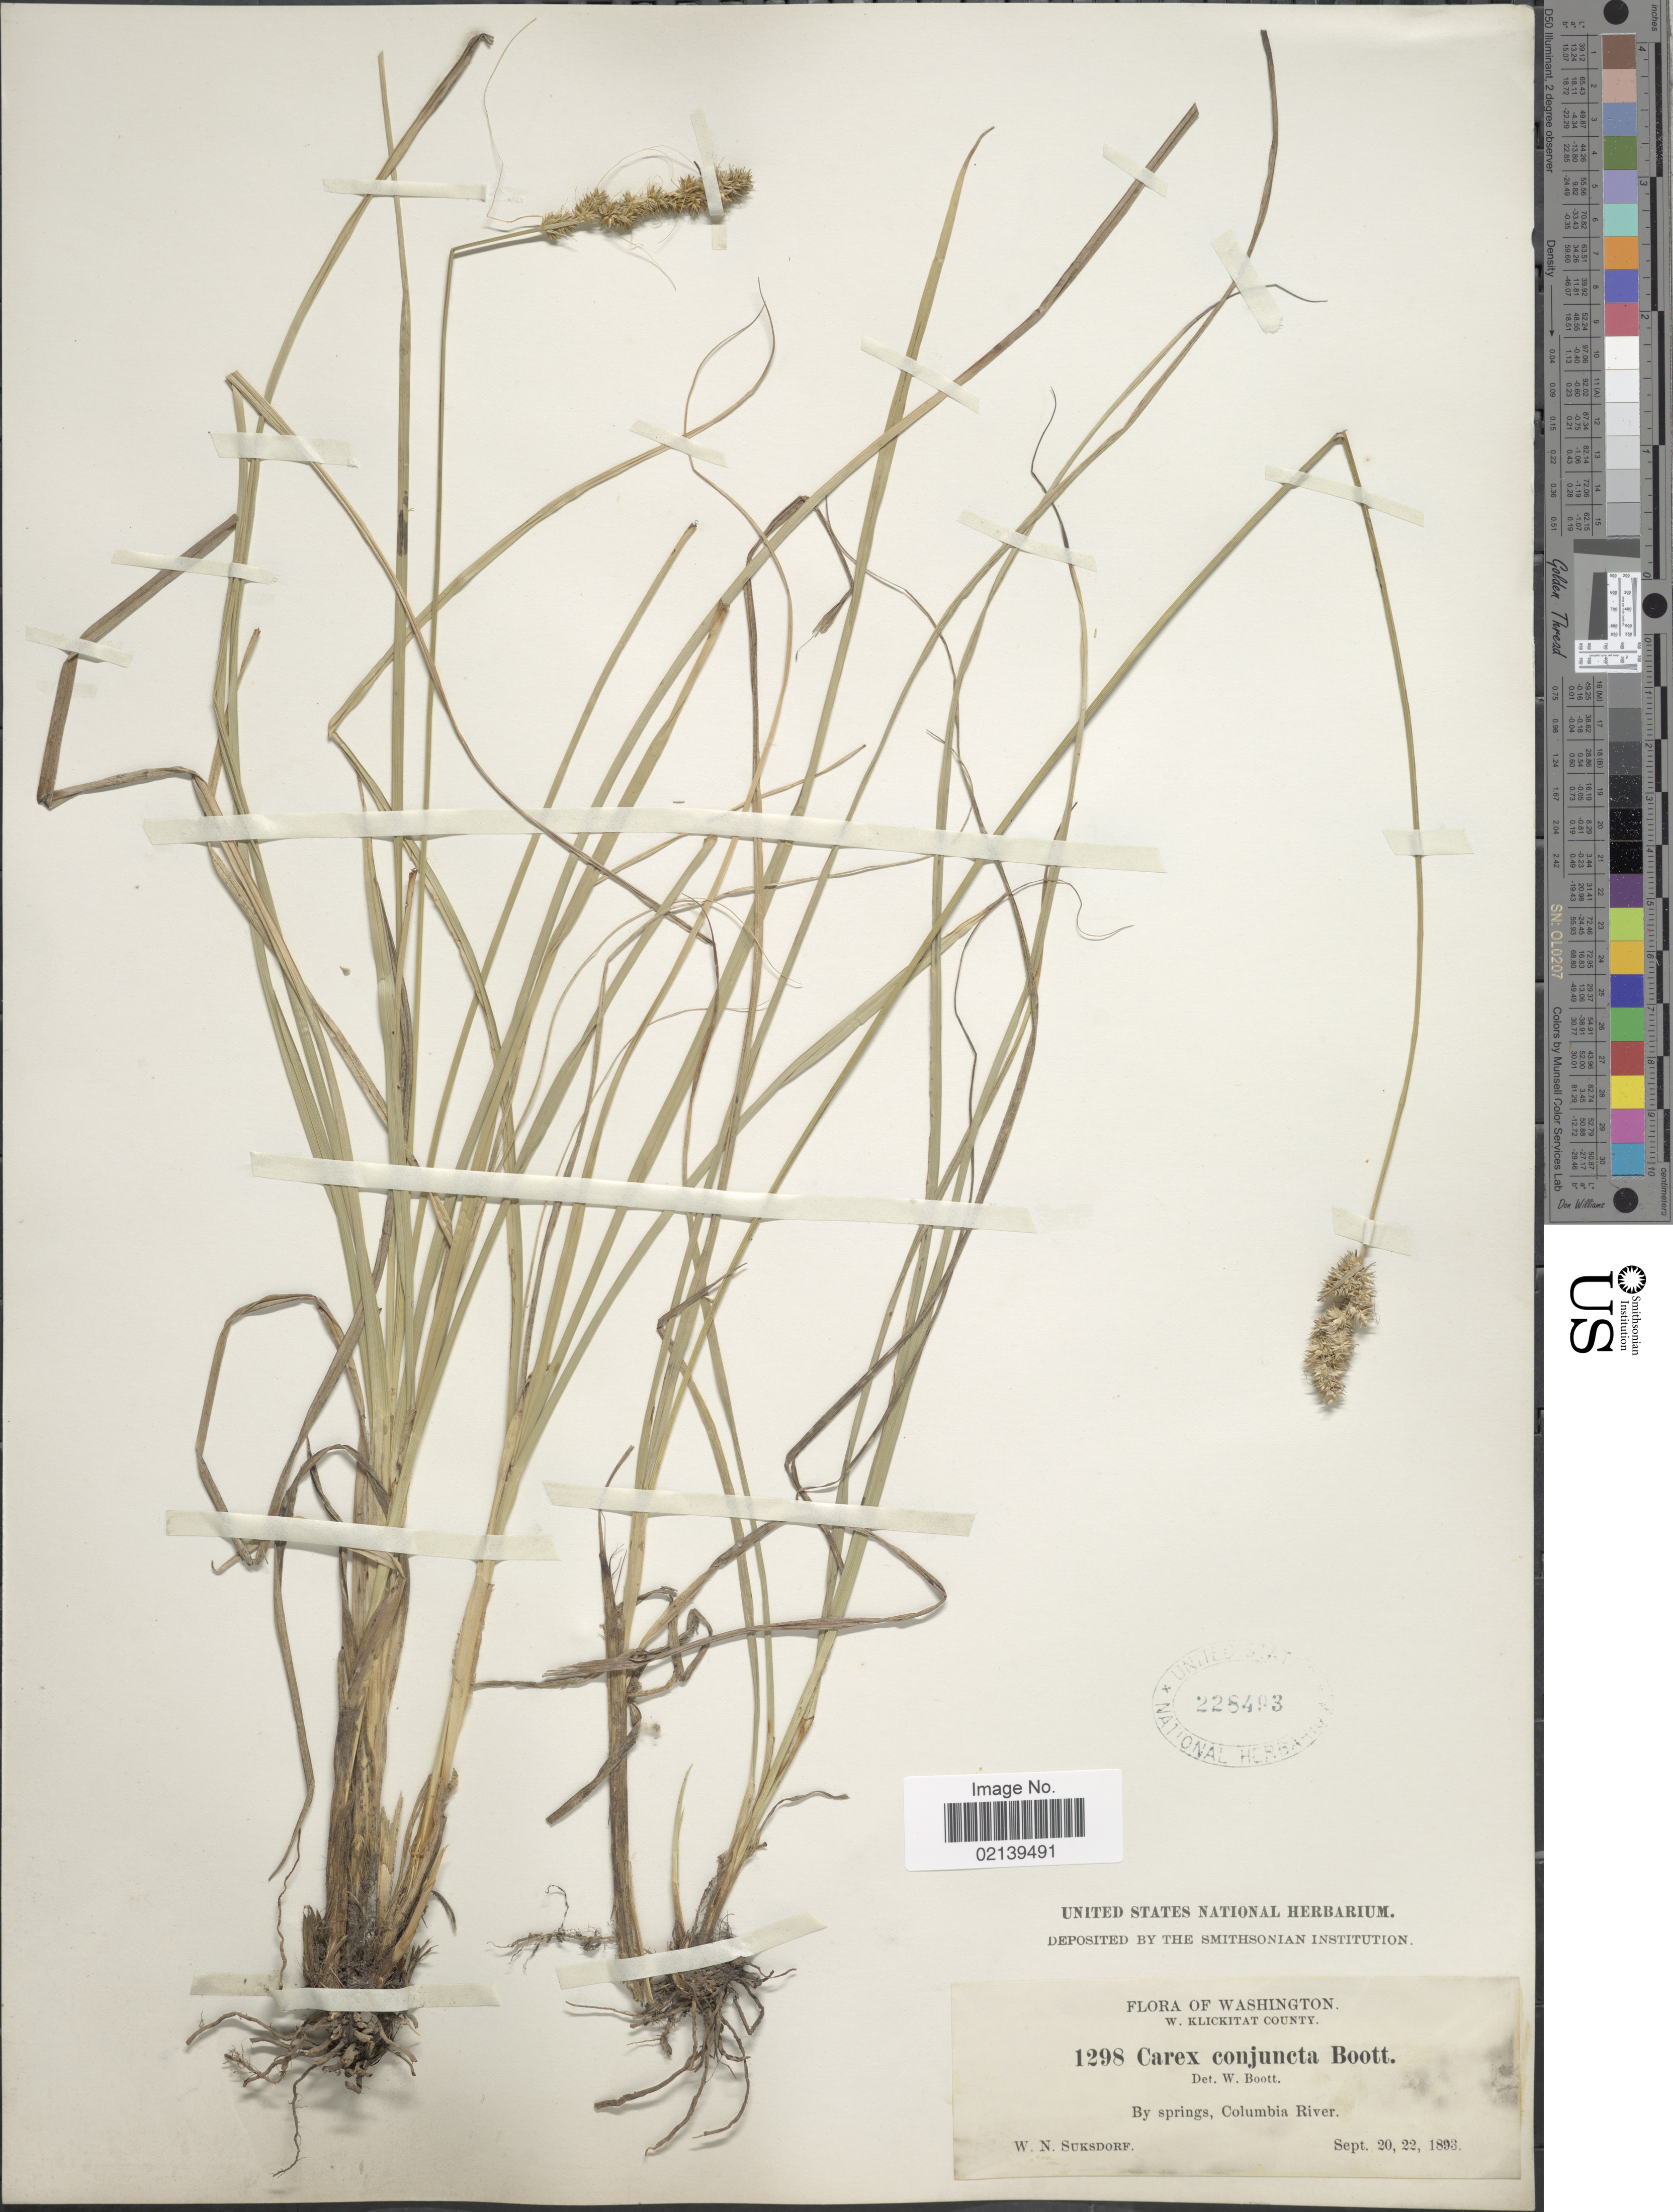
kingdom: Plantae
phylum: Tracheophyta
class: Liliopsida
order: Poales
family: Cyperaceae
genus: Carex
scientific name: Carex vulpinoidea Michx.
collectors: W. N. Suksdorf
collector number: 1298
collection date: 1893-09-20/1893-09-22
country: United States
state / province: Washington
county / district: Klickitat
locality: Washington, W. Klickitat County, By springs, Columbia River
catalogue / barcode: US 228493